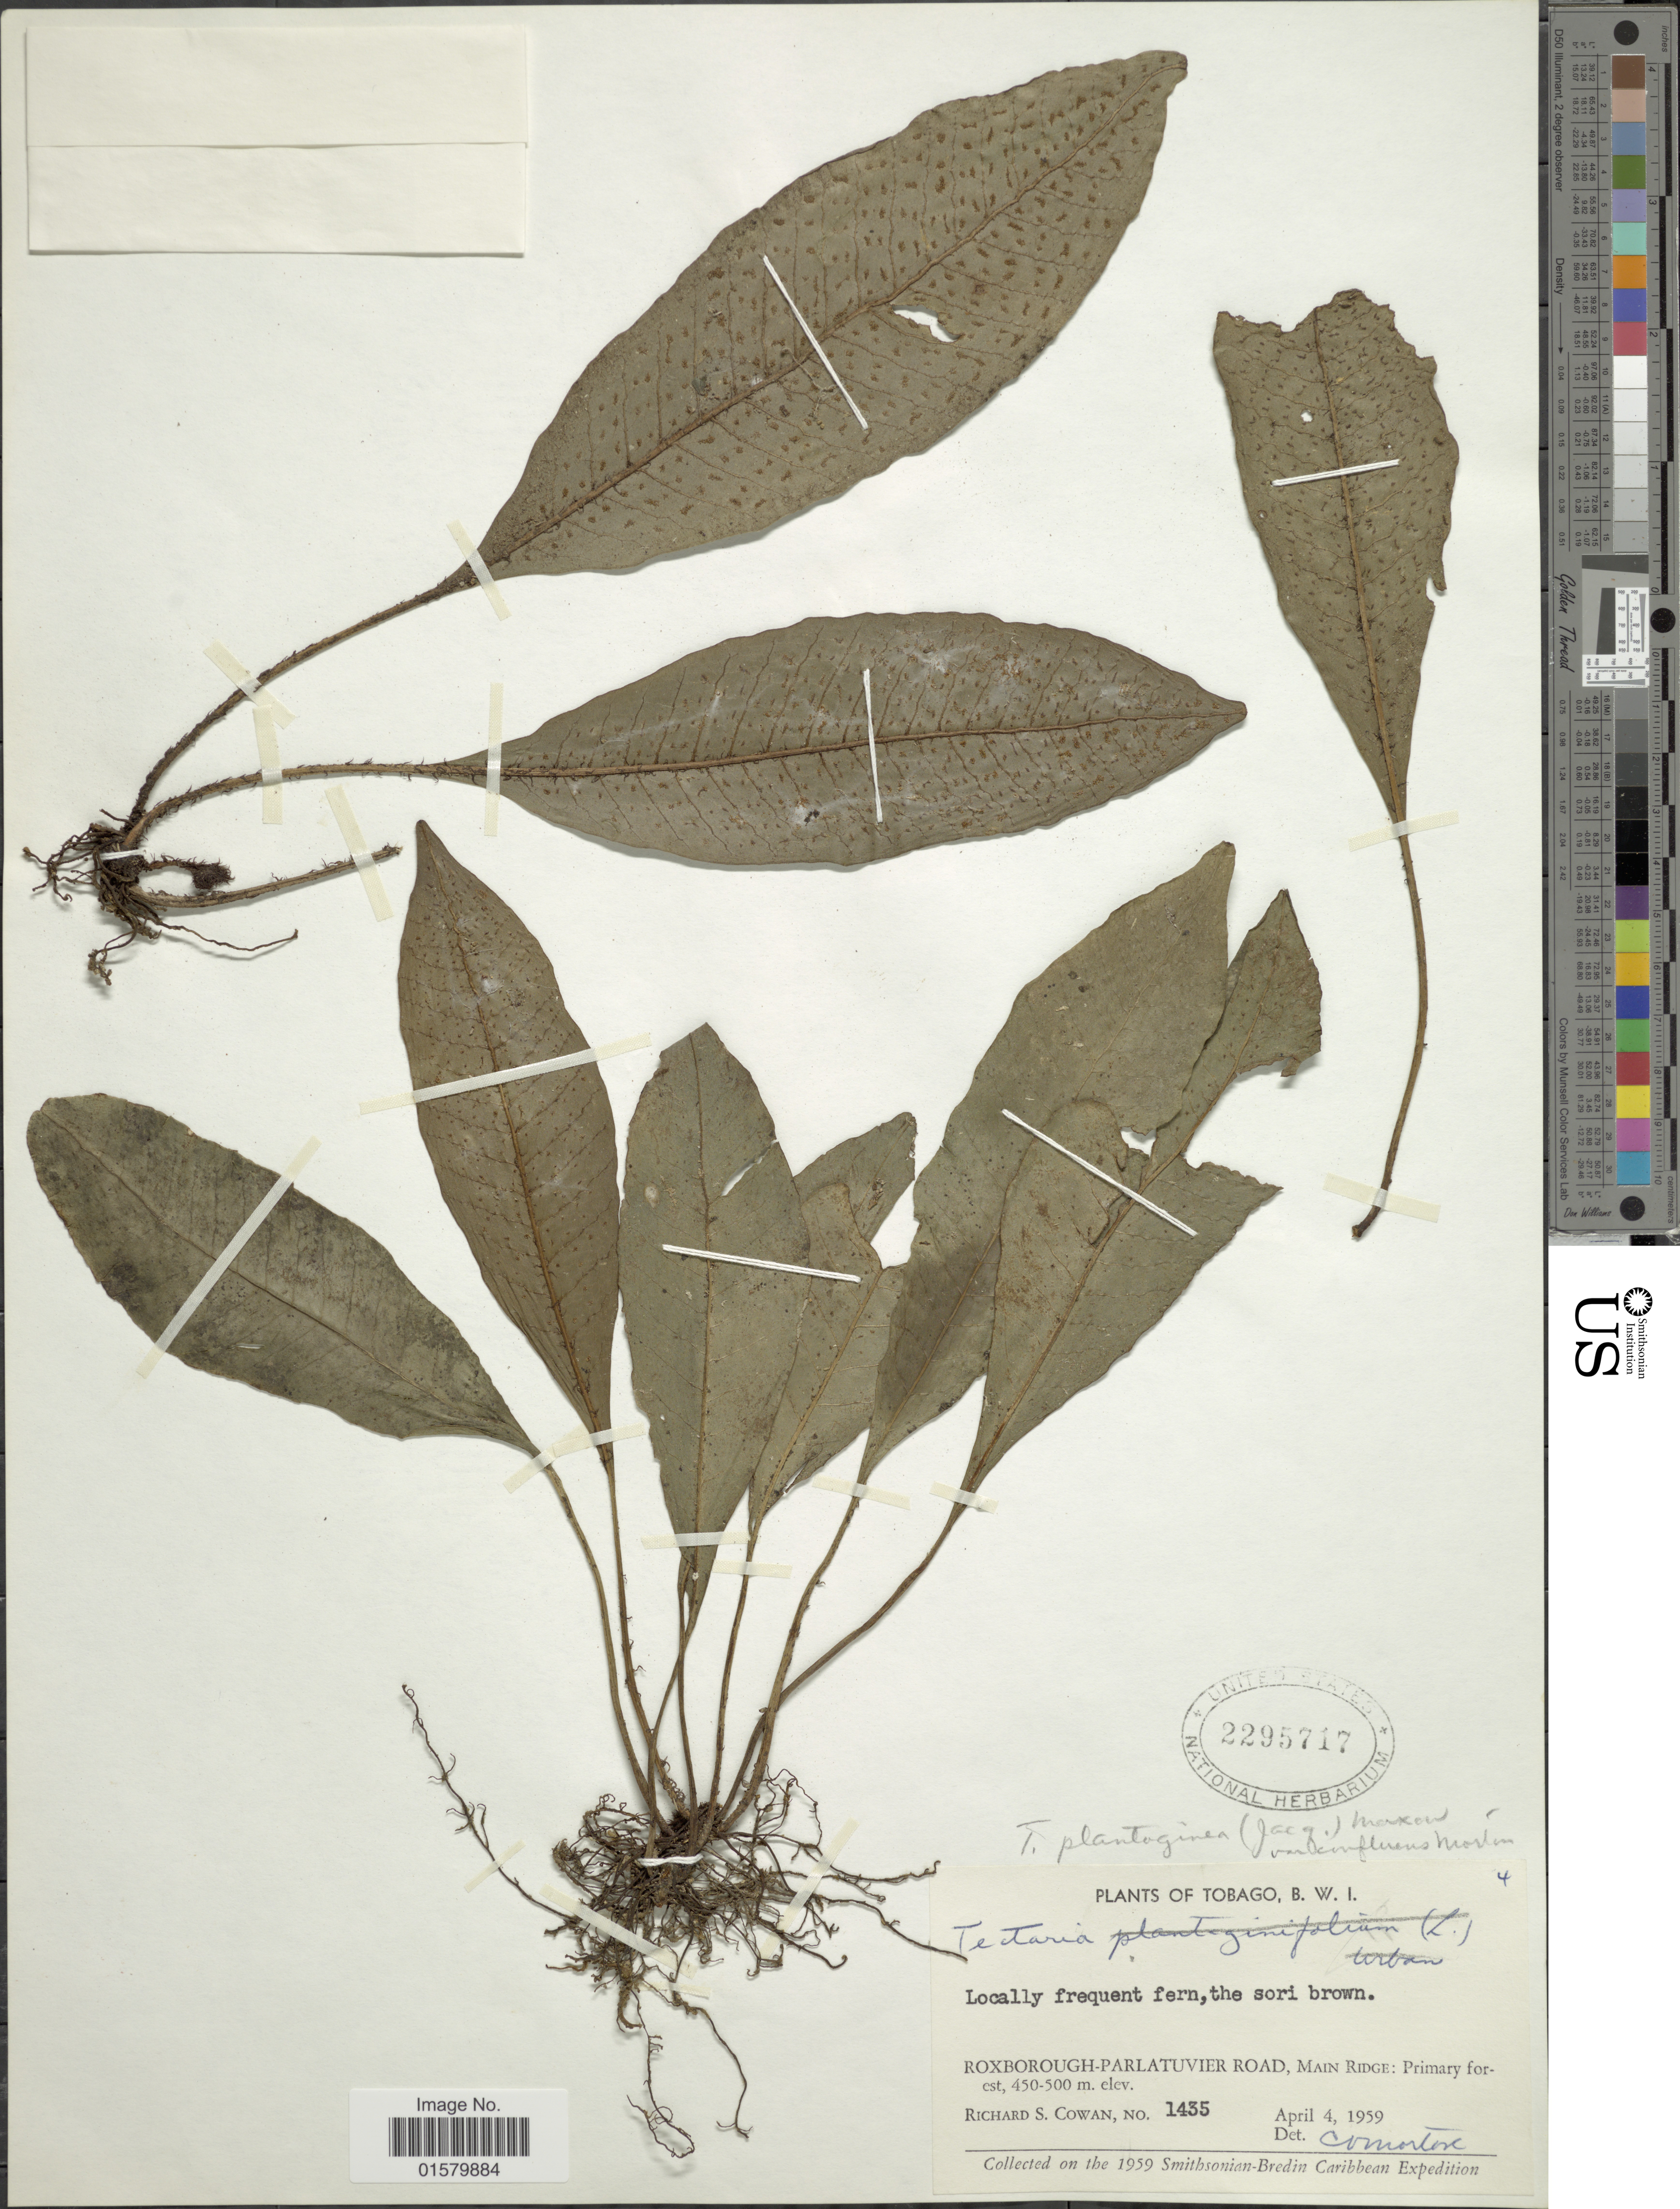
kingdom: Plantae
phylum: Tracheophyta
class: Polypodiopsida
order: Polypodiales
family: Tectariaceae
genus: Tectaria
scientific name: Tectaria plantaginea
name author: (Jacq.) Maxon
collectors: R. S. Cowan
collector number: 1435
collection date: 1959-04-04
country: Trinidad and Tobago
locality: Tobago, B.W.I., Roxborough-Parlatuvier Road, Main Ridge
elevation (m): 450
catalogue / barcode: US 2295717